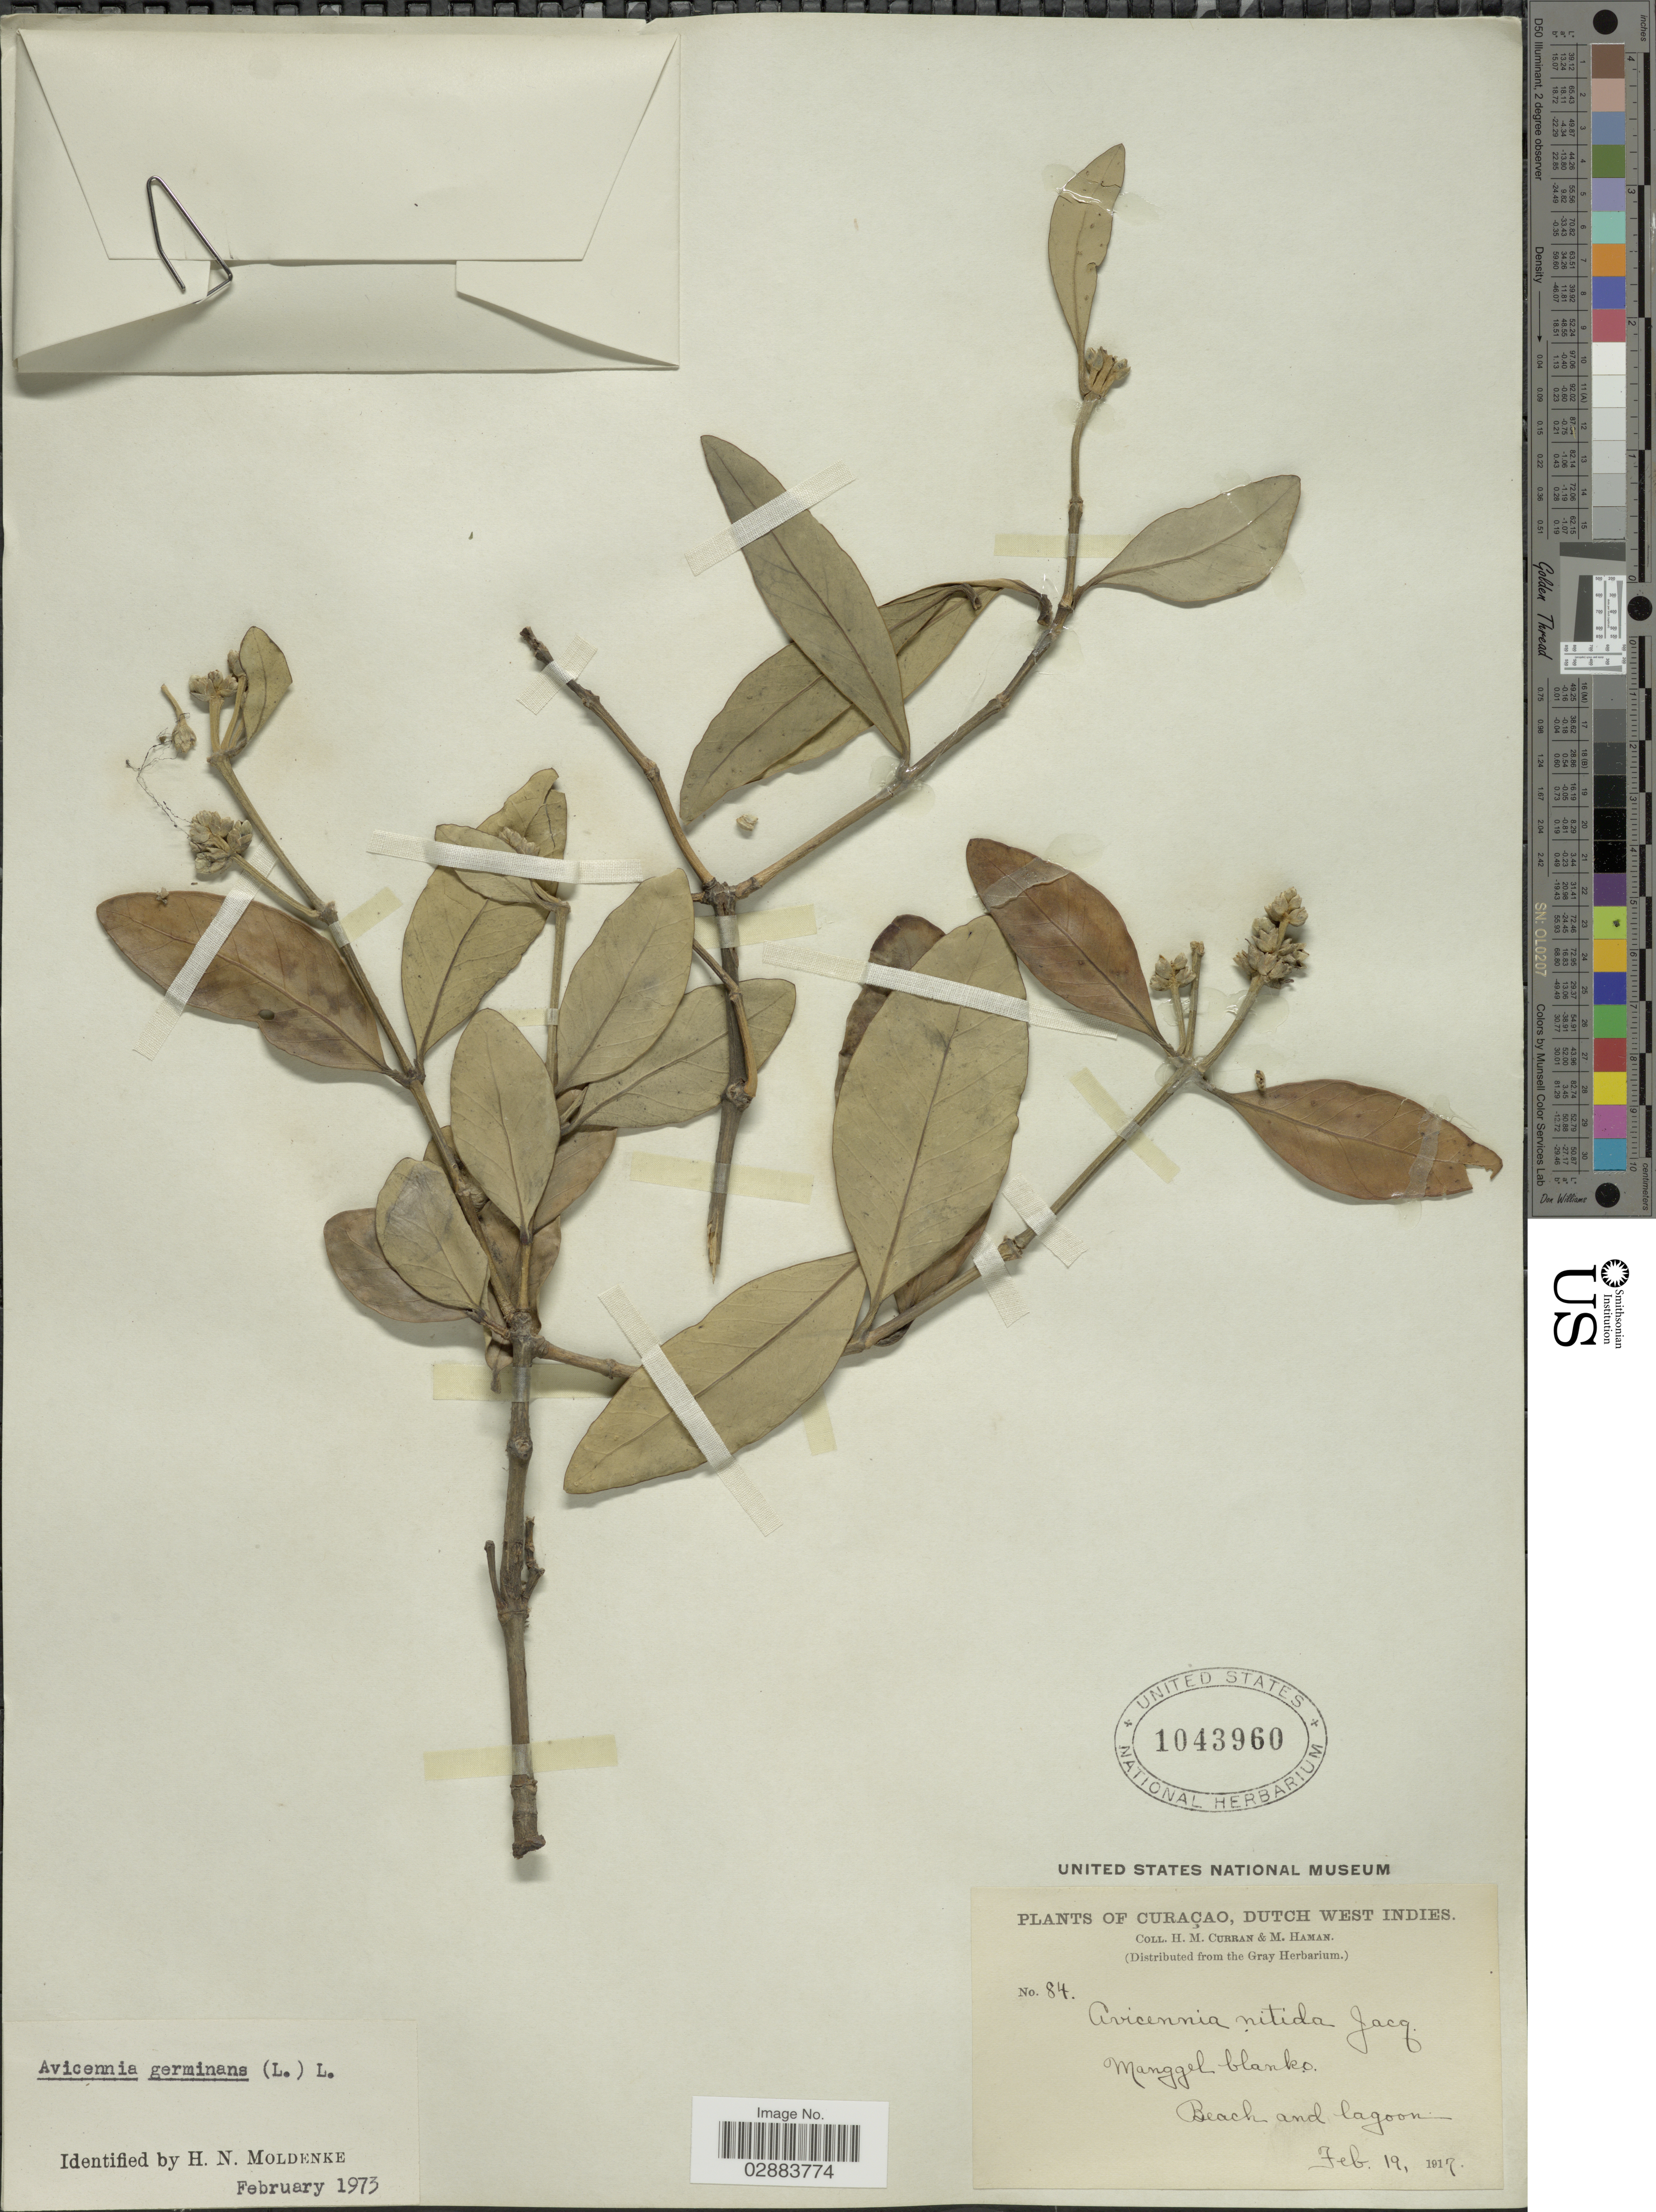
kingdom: Plantae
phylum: Tracheophyta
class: Magnoliopsida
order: Lamiales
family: Acanthaceae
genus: Avicennia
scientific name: Avicennia germinans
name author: (L.) L.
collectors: H. M. Curran & M. Haman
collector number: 84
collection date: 1917-02-19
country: Curaçao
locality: Dutch West Indies. Beach and lagoon.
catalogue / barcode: US 1043960